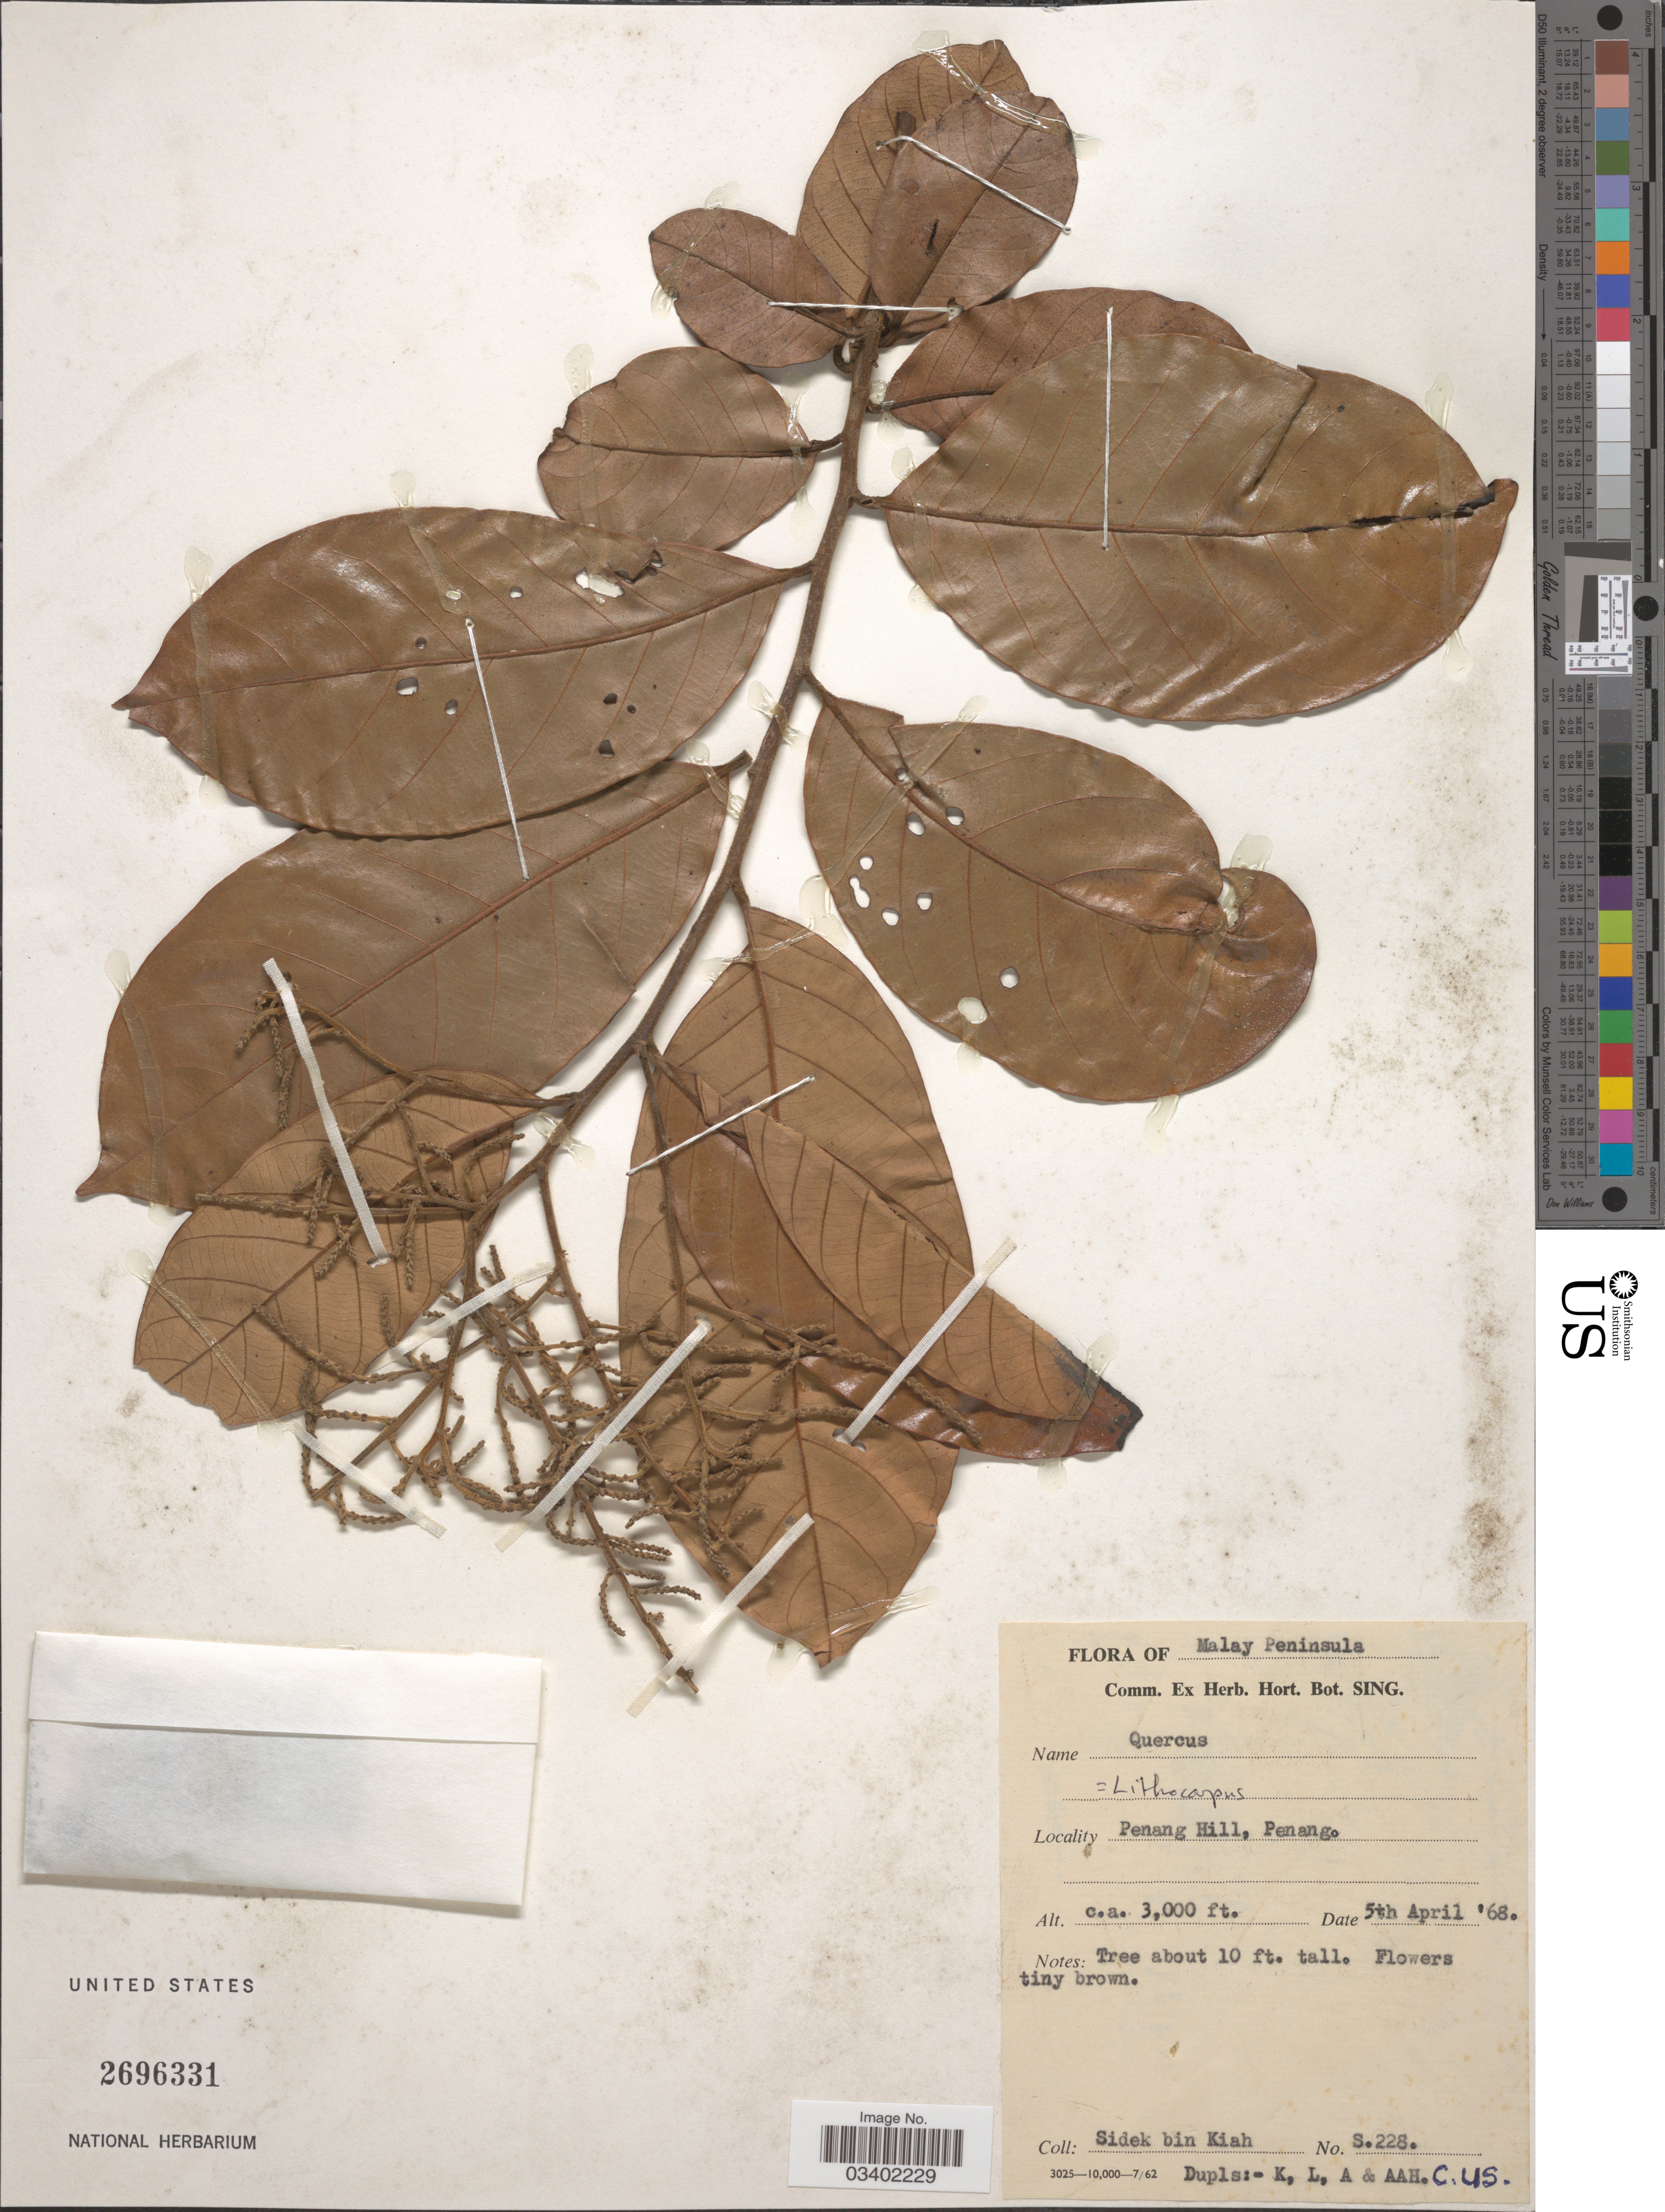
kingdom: Plantae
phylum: Tracheophyta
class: Magnoliopsida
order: Fagales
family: Fagaceae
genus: Lithocarpus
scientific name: Lithocarpus sp.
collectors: Sidek Bin Kiah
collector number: S.228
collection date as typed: Transcribed d/m/y: 5/4/68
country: Malaysia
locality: Malay Peninsula. Penang Hill, Penang.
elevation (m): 914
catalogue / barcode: US 2696331